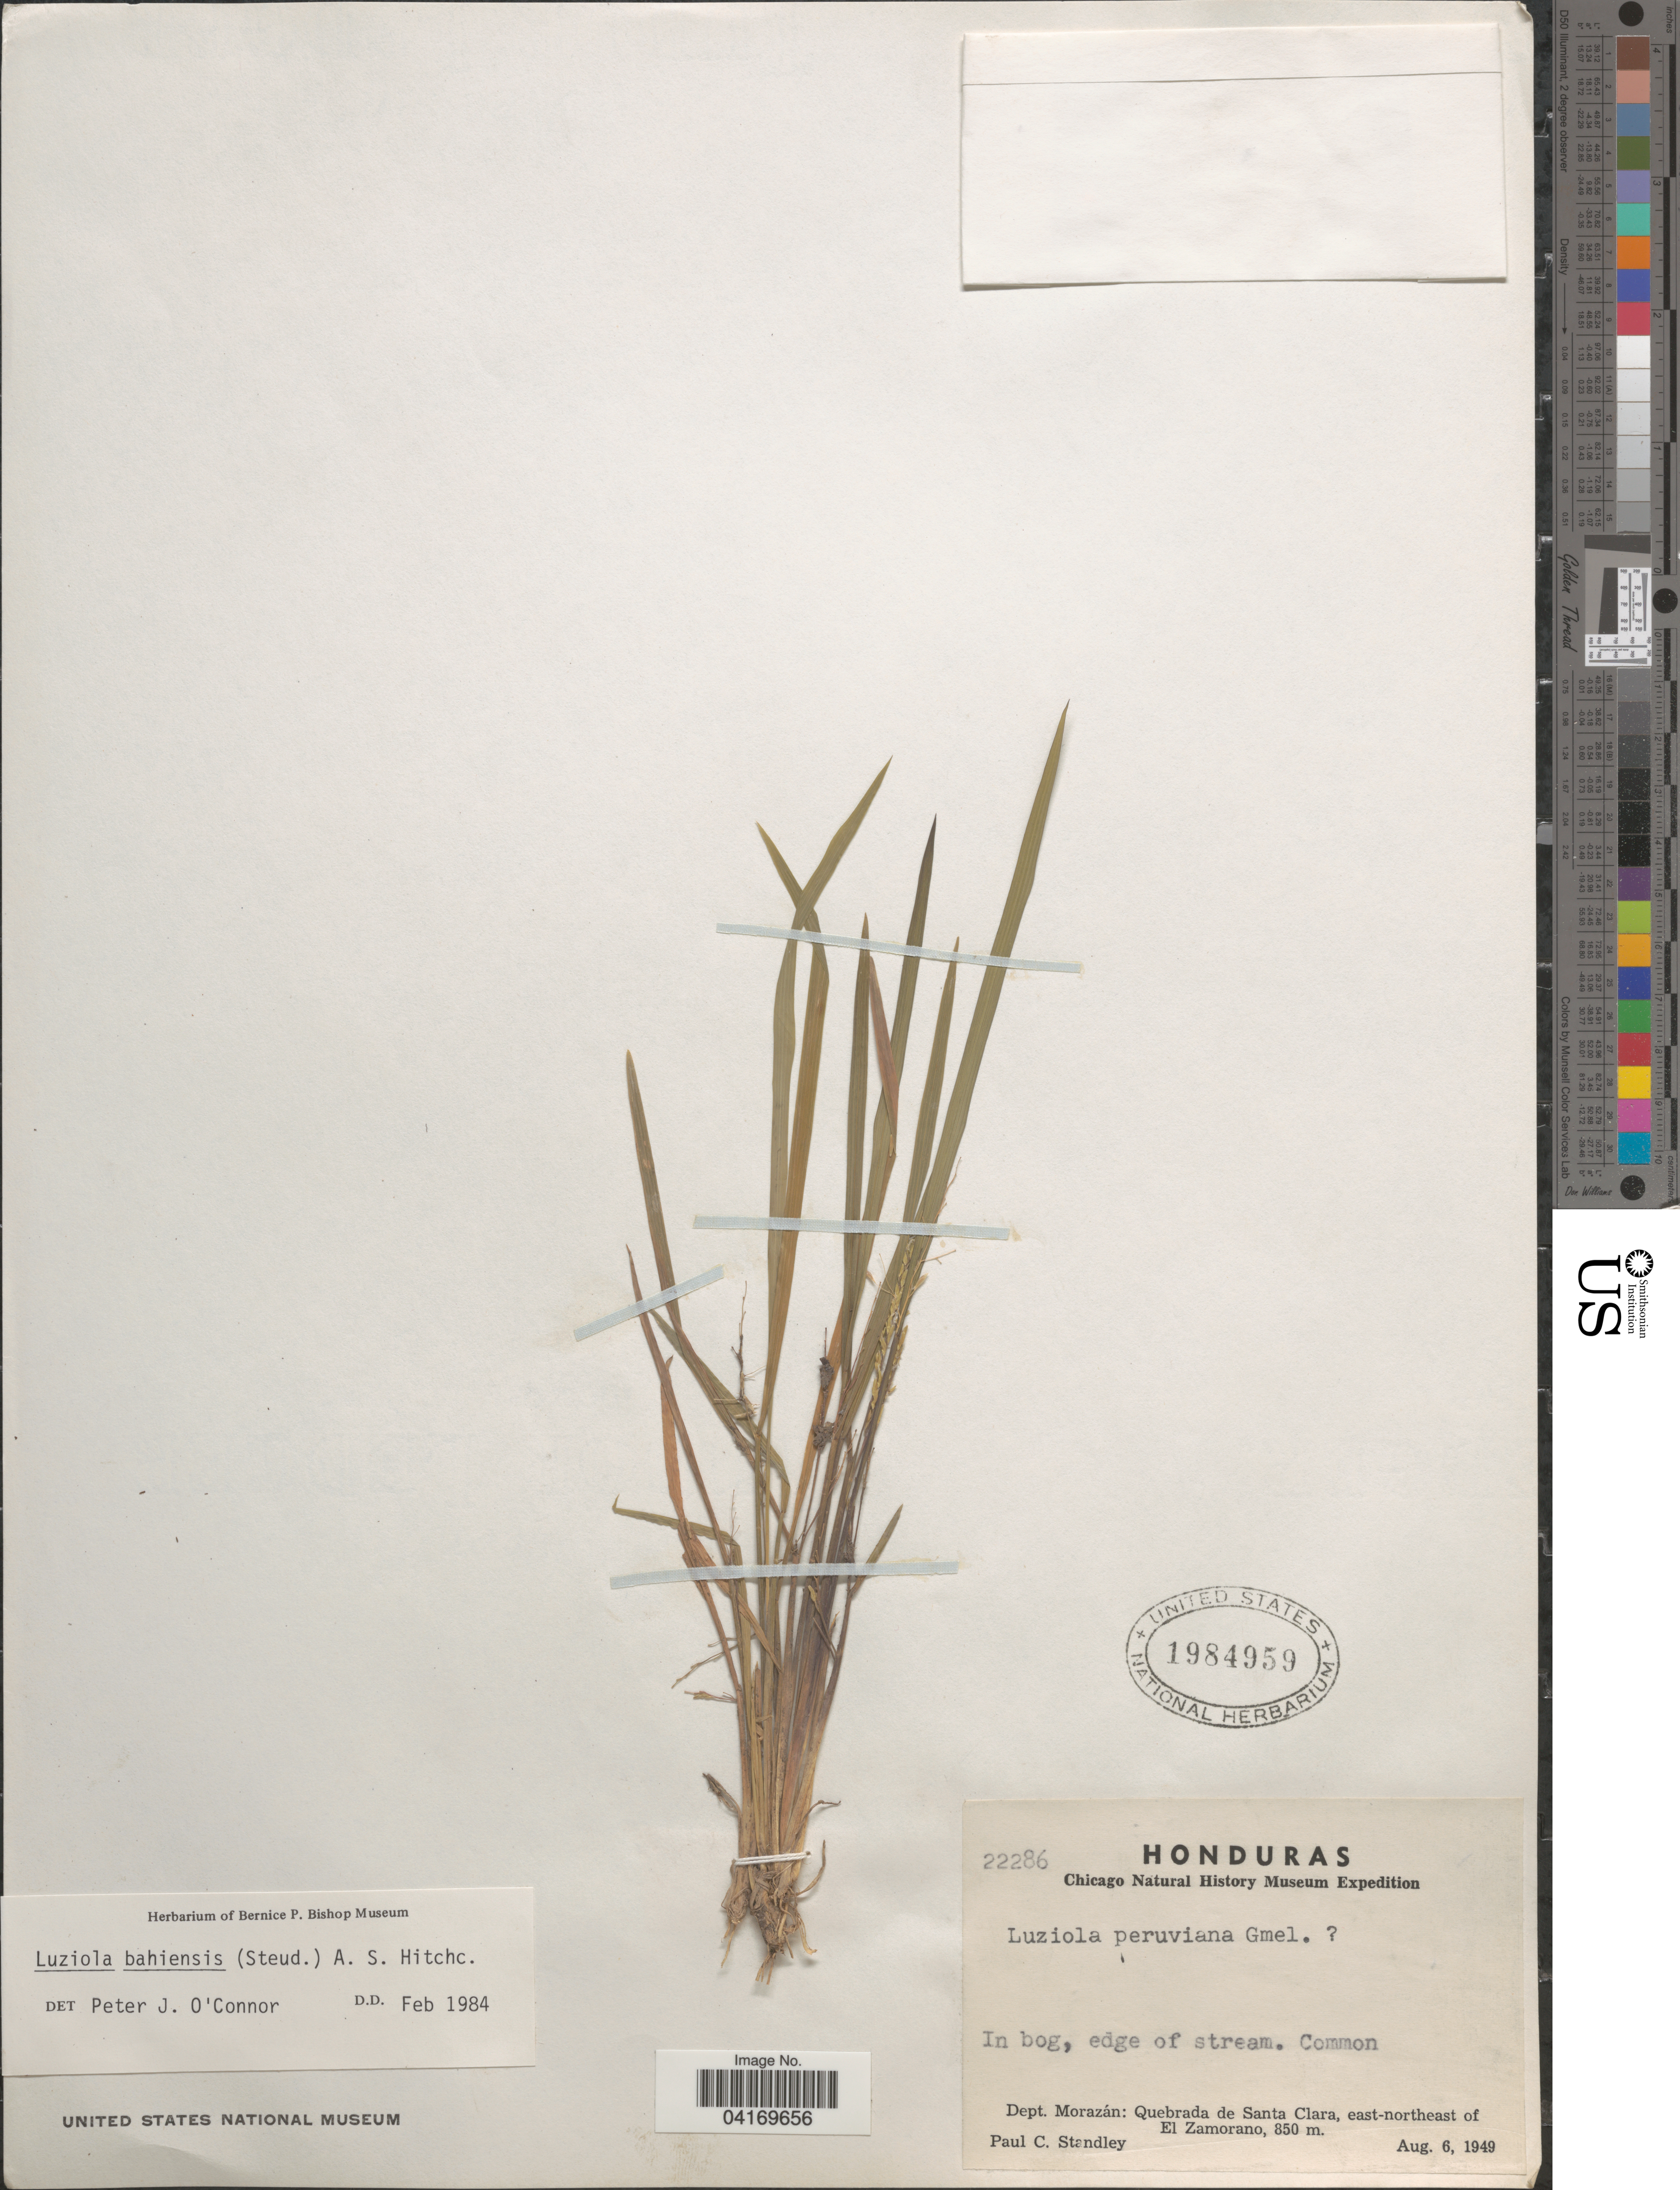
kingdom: Plantae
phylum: Tracheophyta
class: Liliopsida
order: Poales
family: Poaceae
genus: Luziola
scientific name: Luziola bahiensis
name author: (Steud.) Hitchc.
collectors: P. C. Standley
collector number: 22286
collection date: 1949-08-06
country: Honduras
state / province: Fco. Morazán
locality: Chicago Natural History Museum Expedition. Dept. Morazán: Quebrada de Santa Clara, east-northeast of El Zamorano.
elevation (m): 850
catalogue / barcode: US 1984959